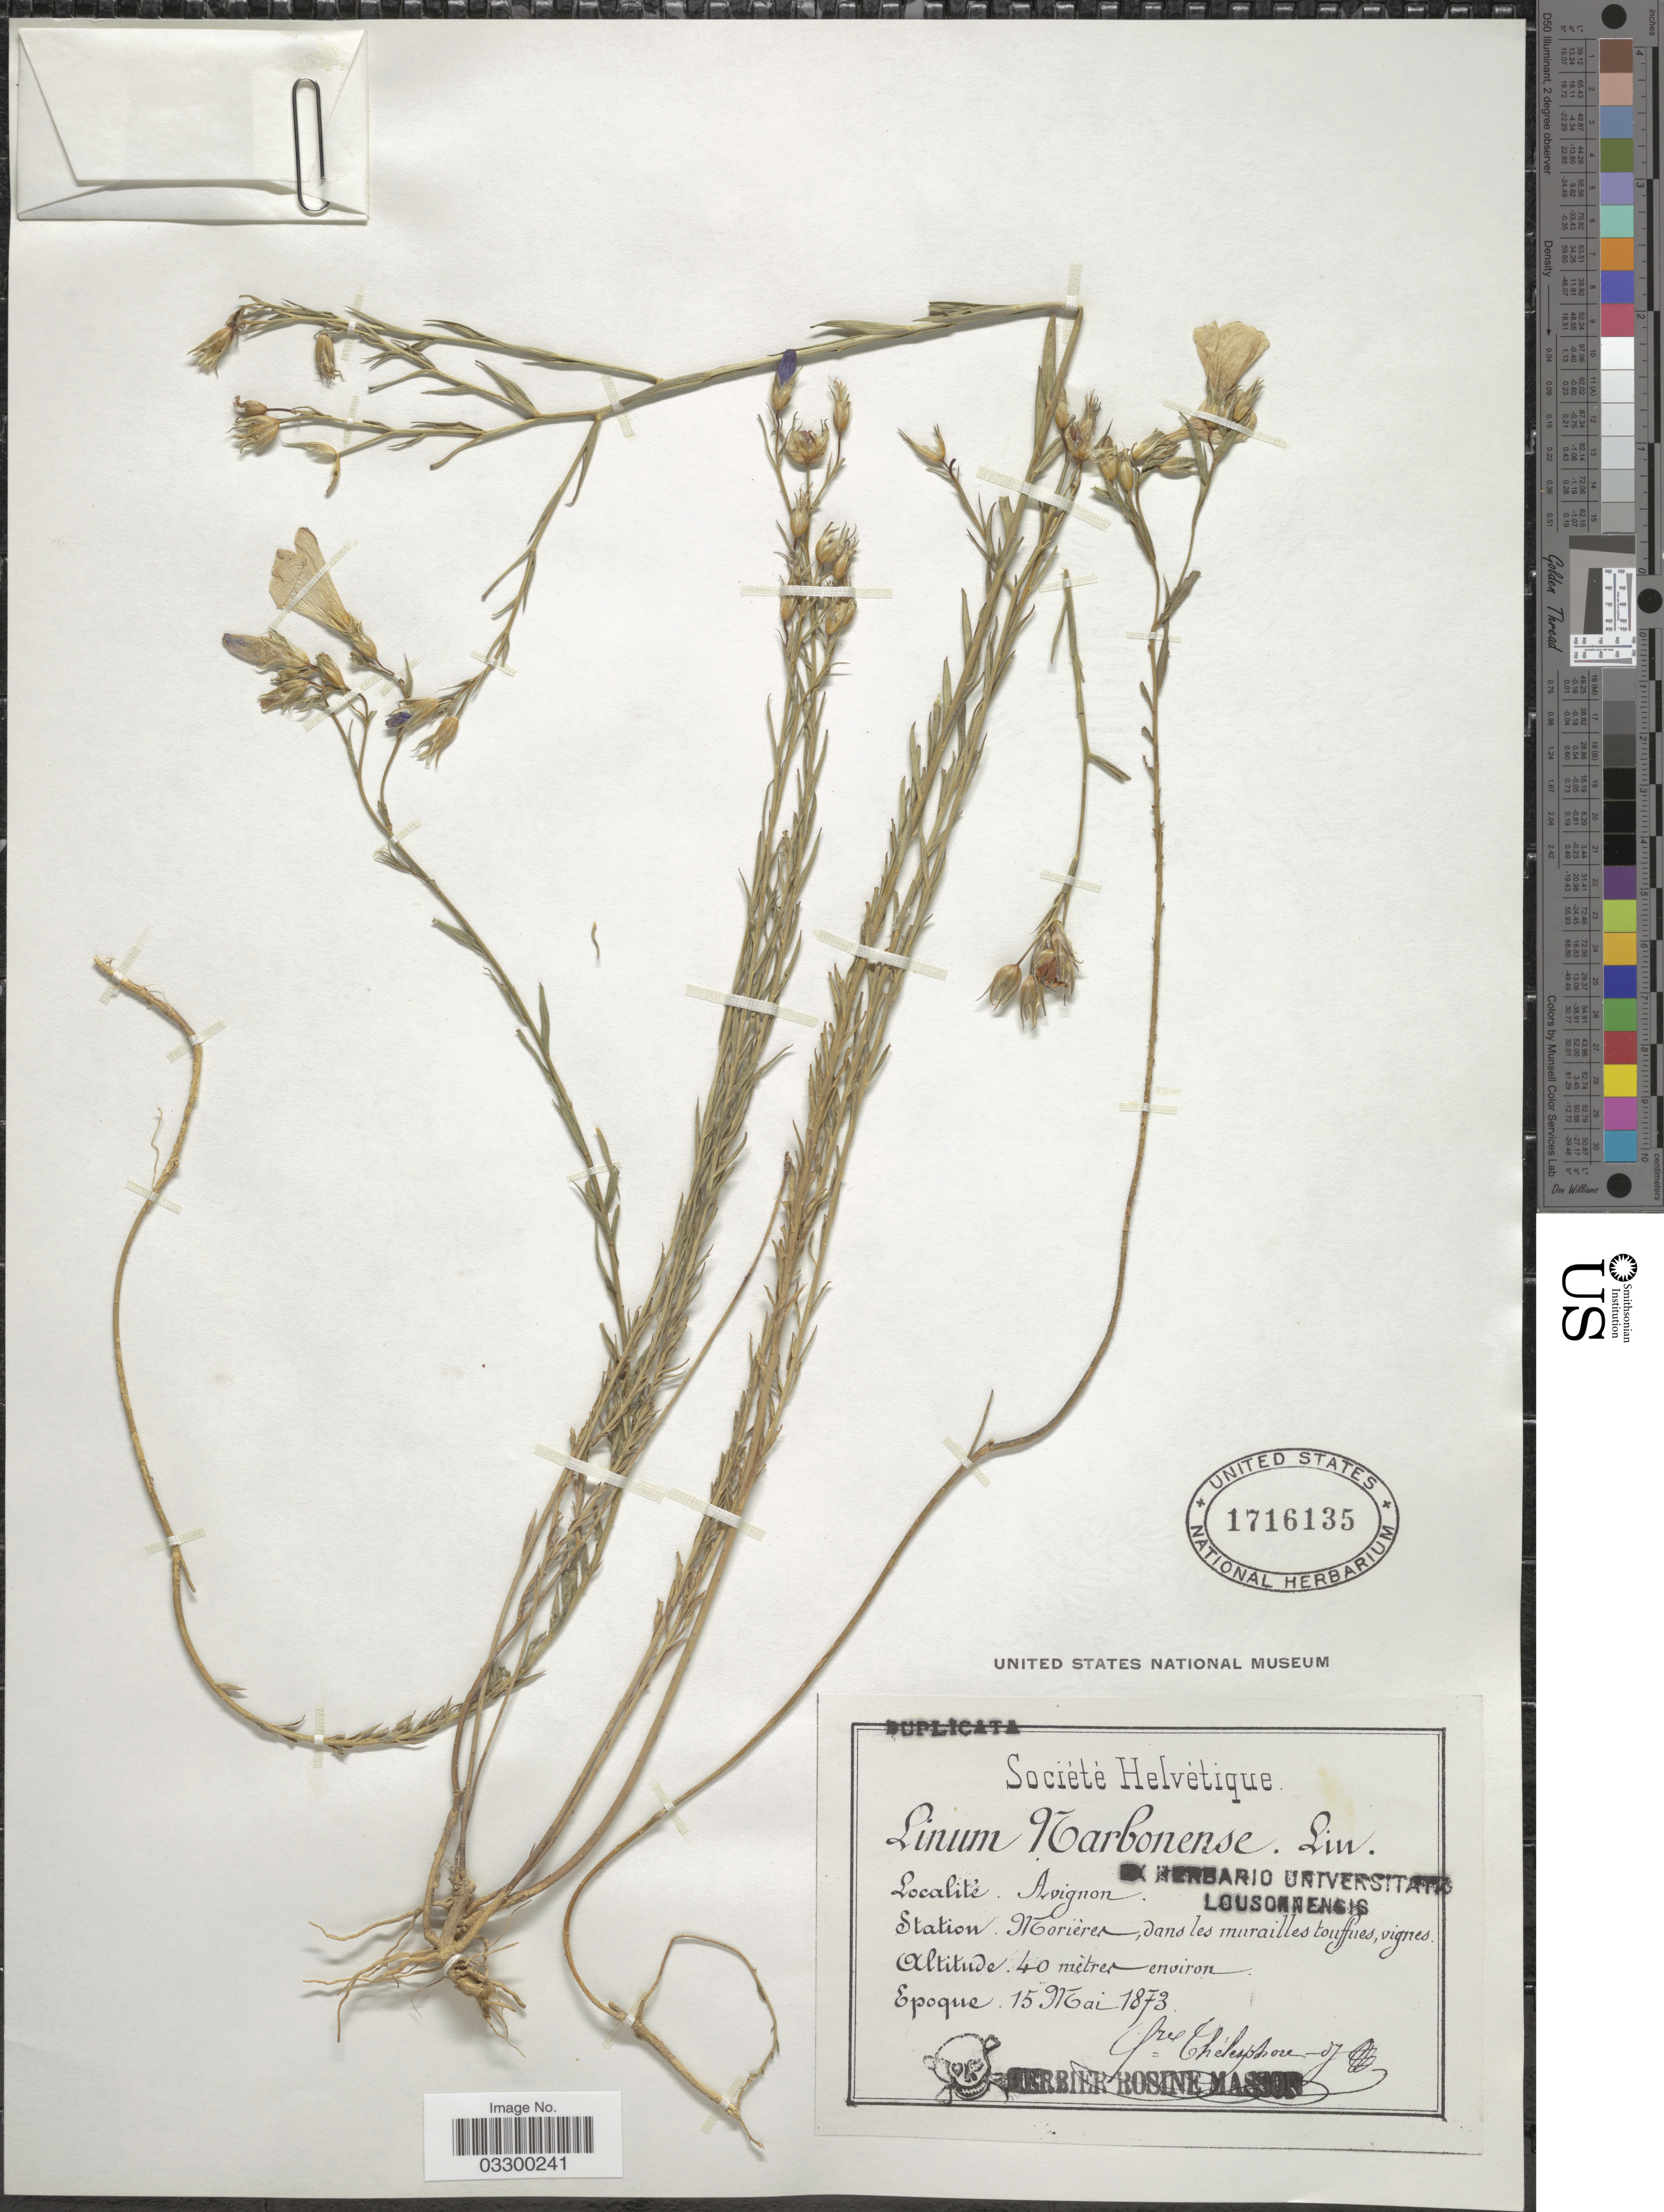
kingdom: Plantae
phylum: Tracheophyta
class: Magnoliopsida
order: Malpighiales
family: Linaceae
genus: Linum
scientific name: Linum narbonense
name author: L.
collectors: Thélesphore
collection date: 1873-05-15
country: Switzerland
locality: Helvétique. Avignon.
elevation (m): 40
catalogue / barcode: US 1716135